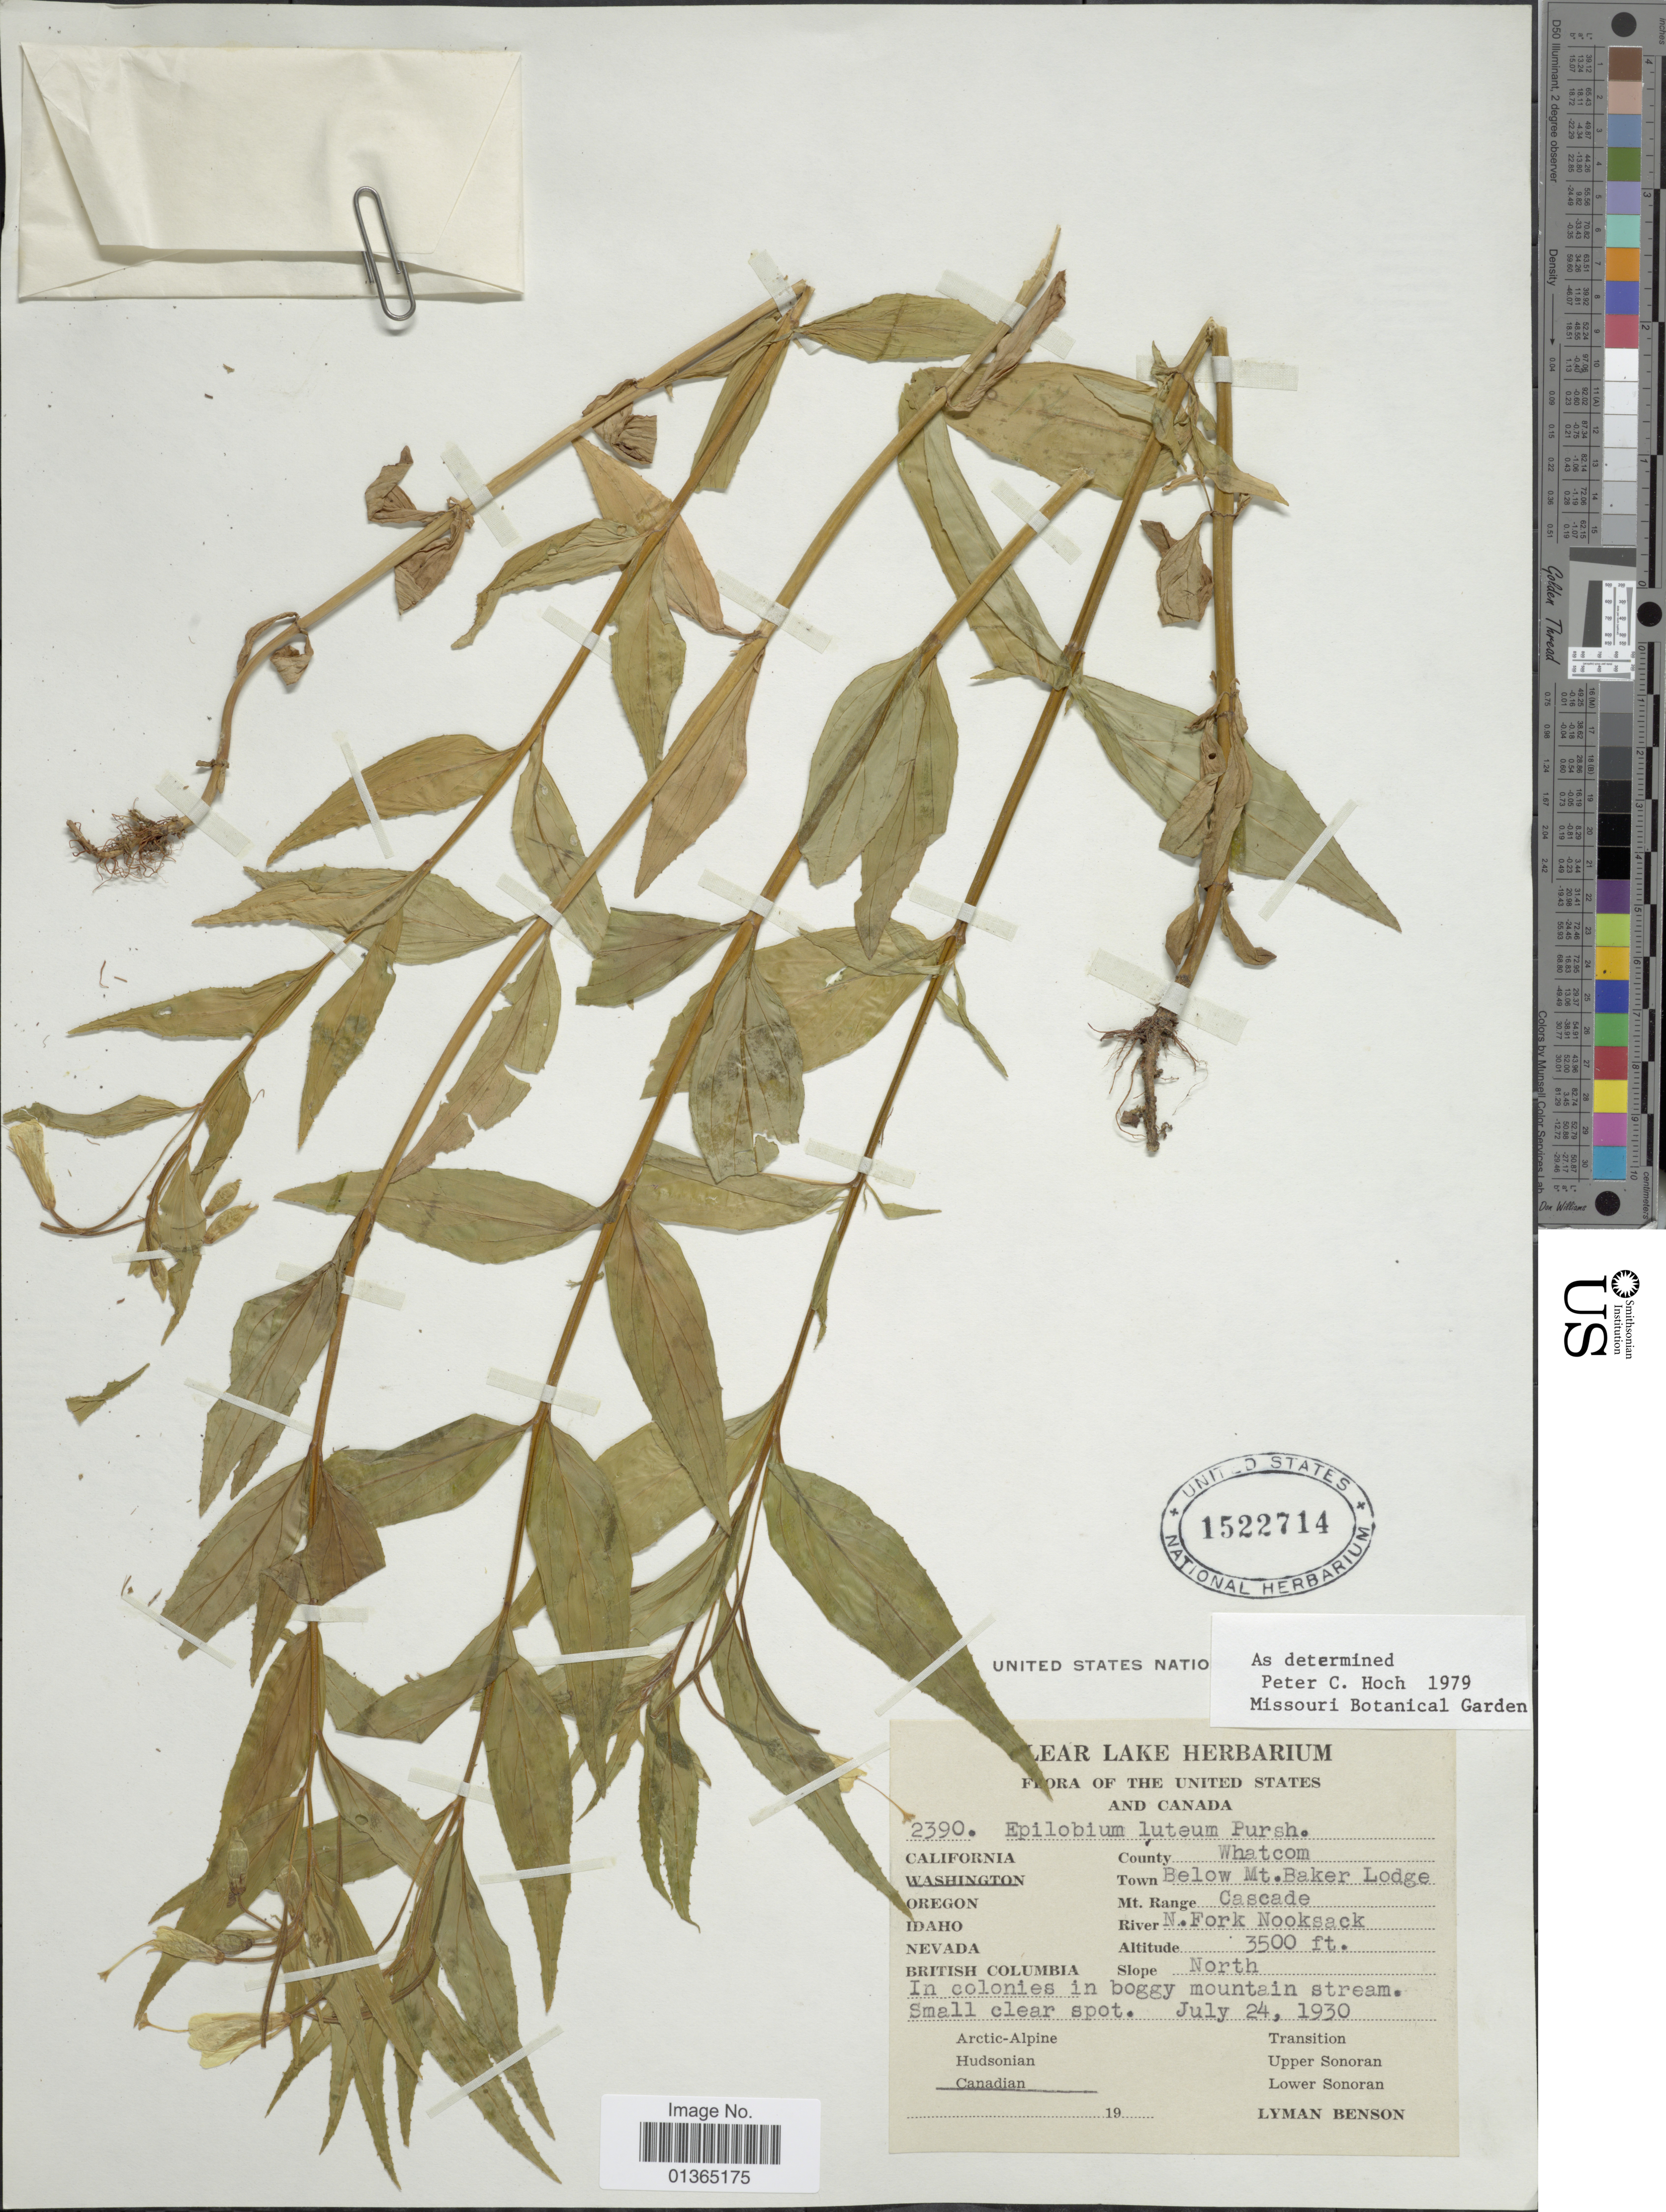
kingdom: Plantae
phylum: Tracheophyta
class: Magnoliopsida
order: Myrtales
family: Onagraceae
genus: Epilobium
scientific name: Epilobium luteum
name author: Pursh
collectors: L. D. Benson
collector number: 2390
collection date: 1930-07-24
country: United States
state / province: Washington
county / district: Whatcom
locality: County Whatcom. Town below Mt. Baker Lodge. Mt. Range Cascade. River N. Fork Nooksack. Slope North.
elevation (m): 1067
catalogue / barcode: US 1522714